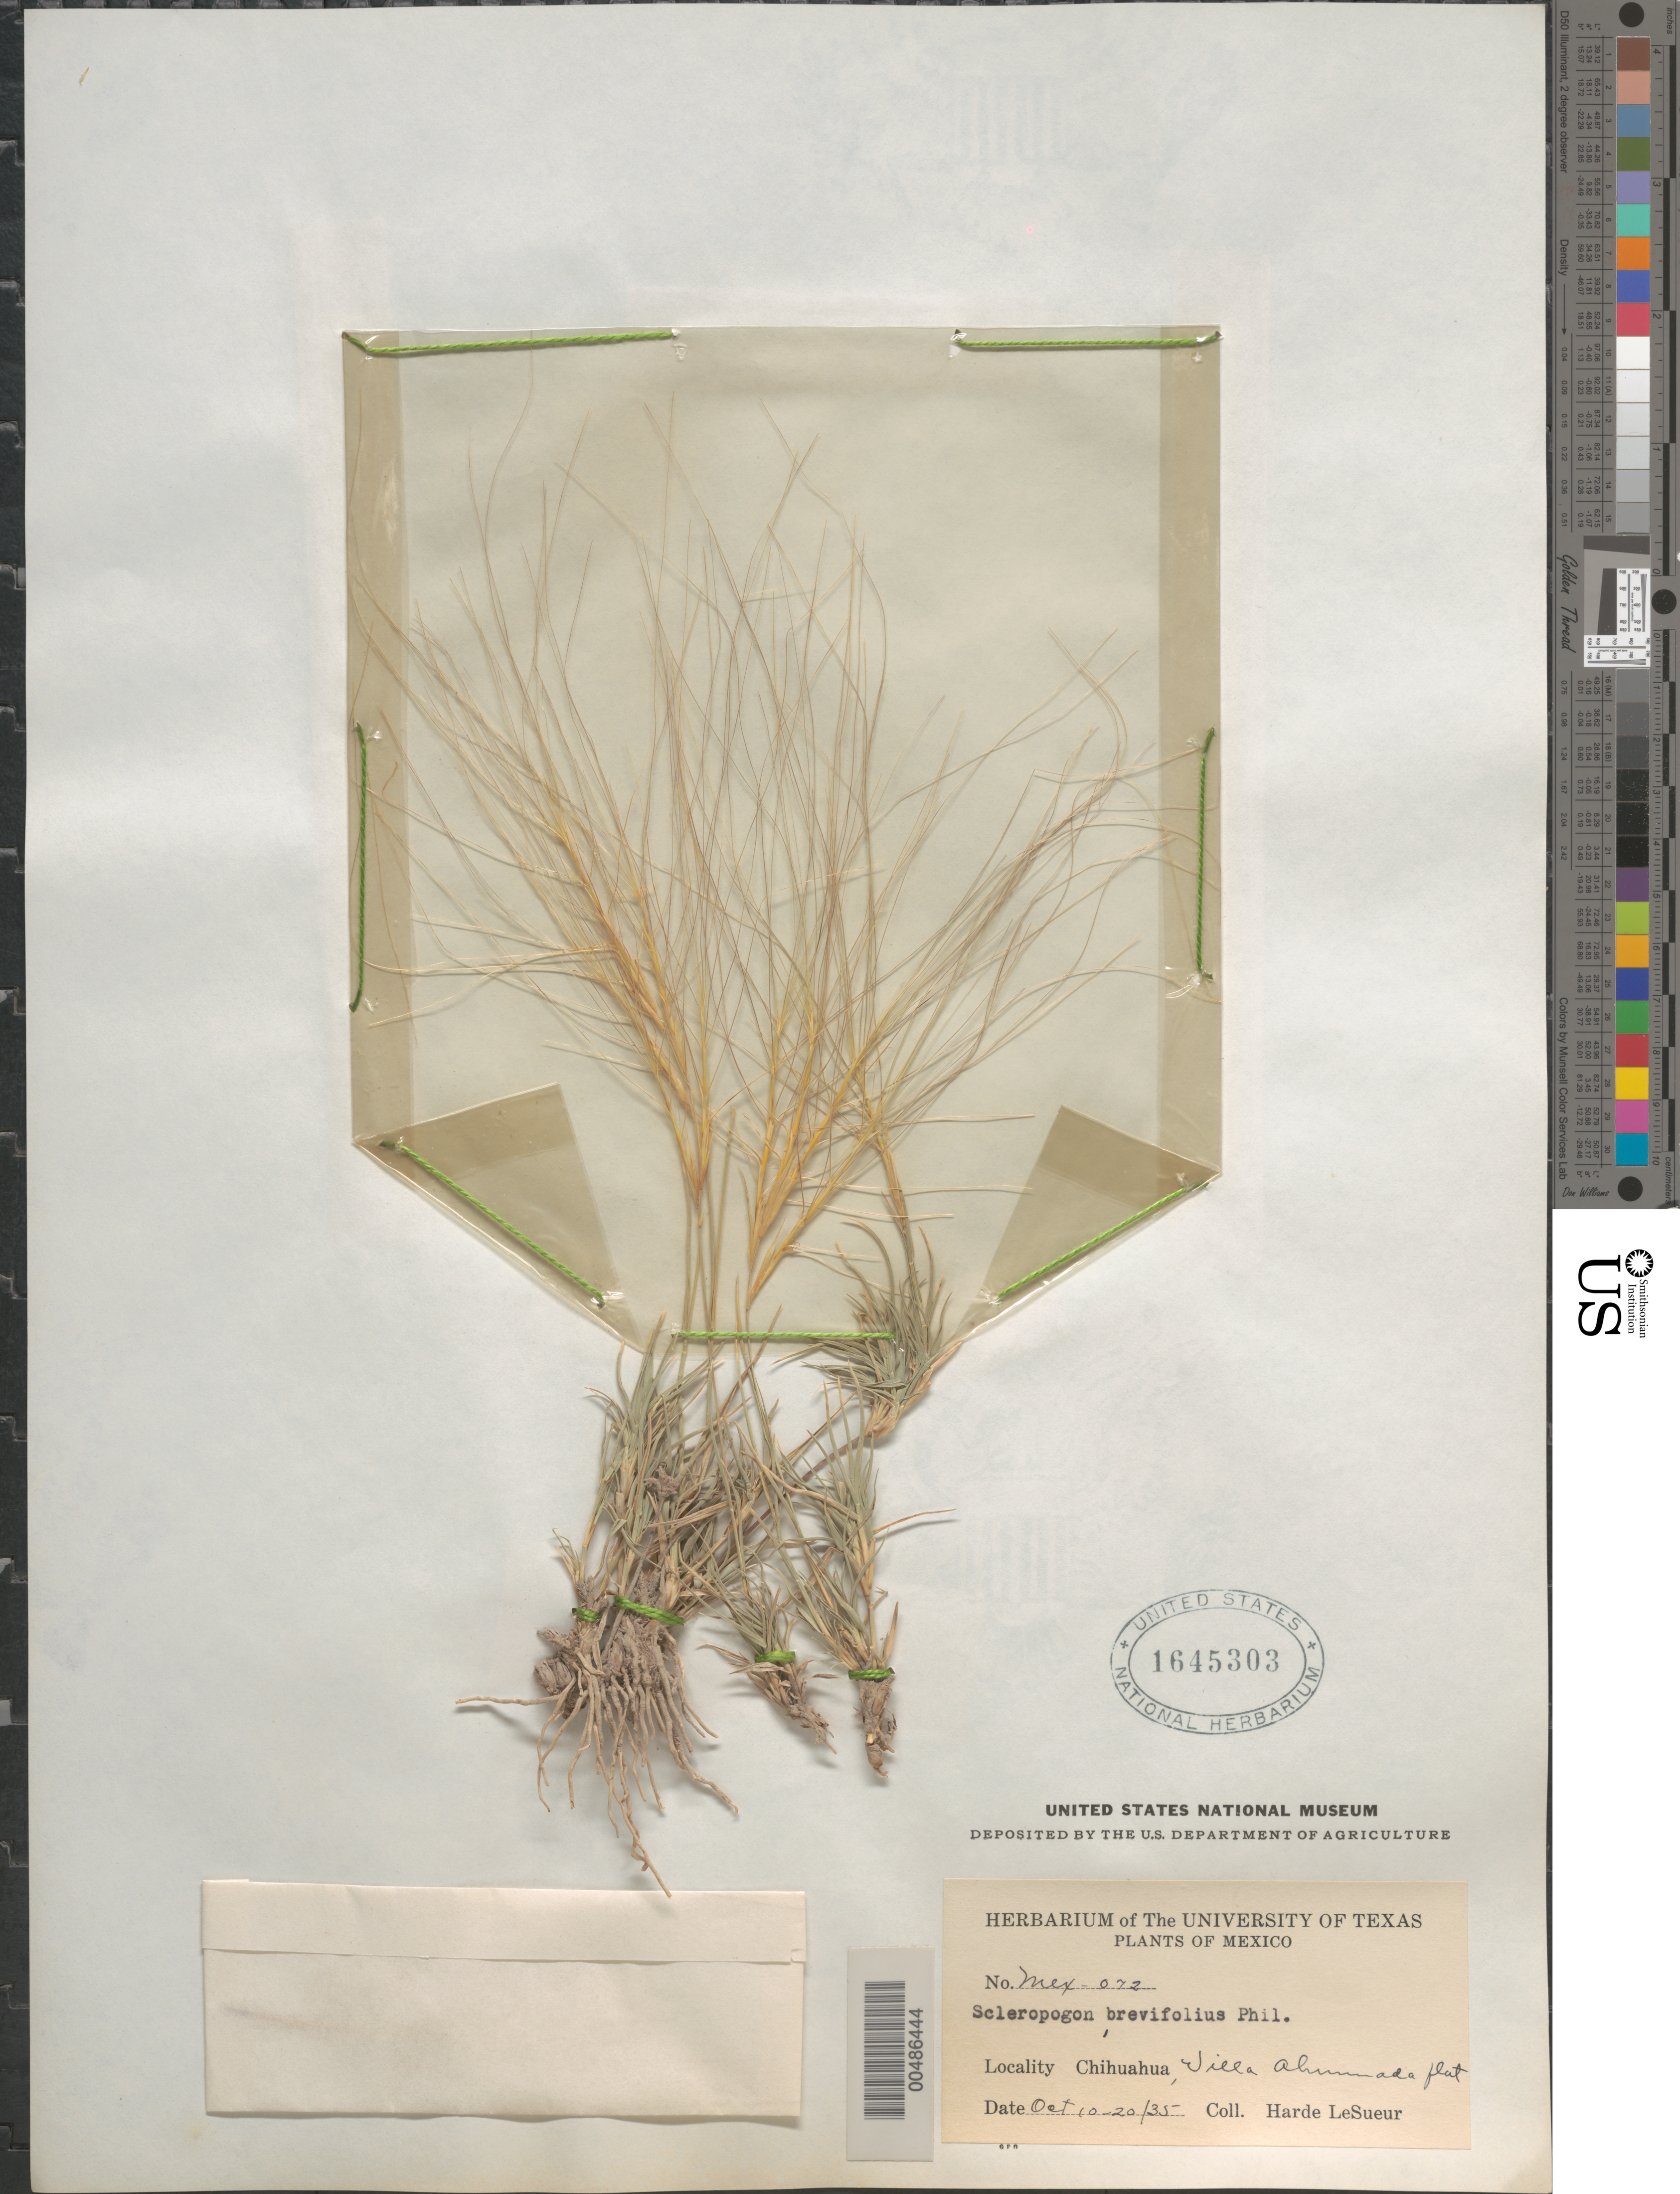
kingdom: Plantae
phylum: Tracheophyta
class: Liliopsida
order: Poales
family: Poaceae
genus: Scleropogon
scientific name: Scleropogon brevifolius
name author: Phil.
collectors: D. H. LeSueur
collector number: Mex-072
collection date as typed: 10 Oct 1935 to 20 Oct 1935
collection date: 1935-10-10/1935-10-20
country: Mexico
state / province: Chihuahua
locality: Villa Ahumada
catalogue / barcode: US 1645303